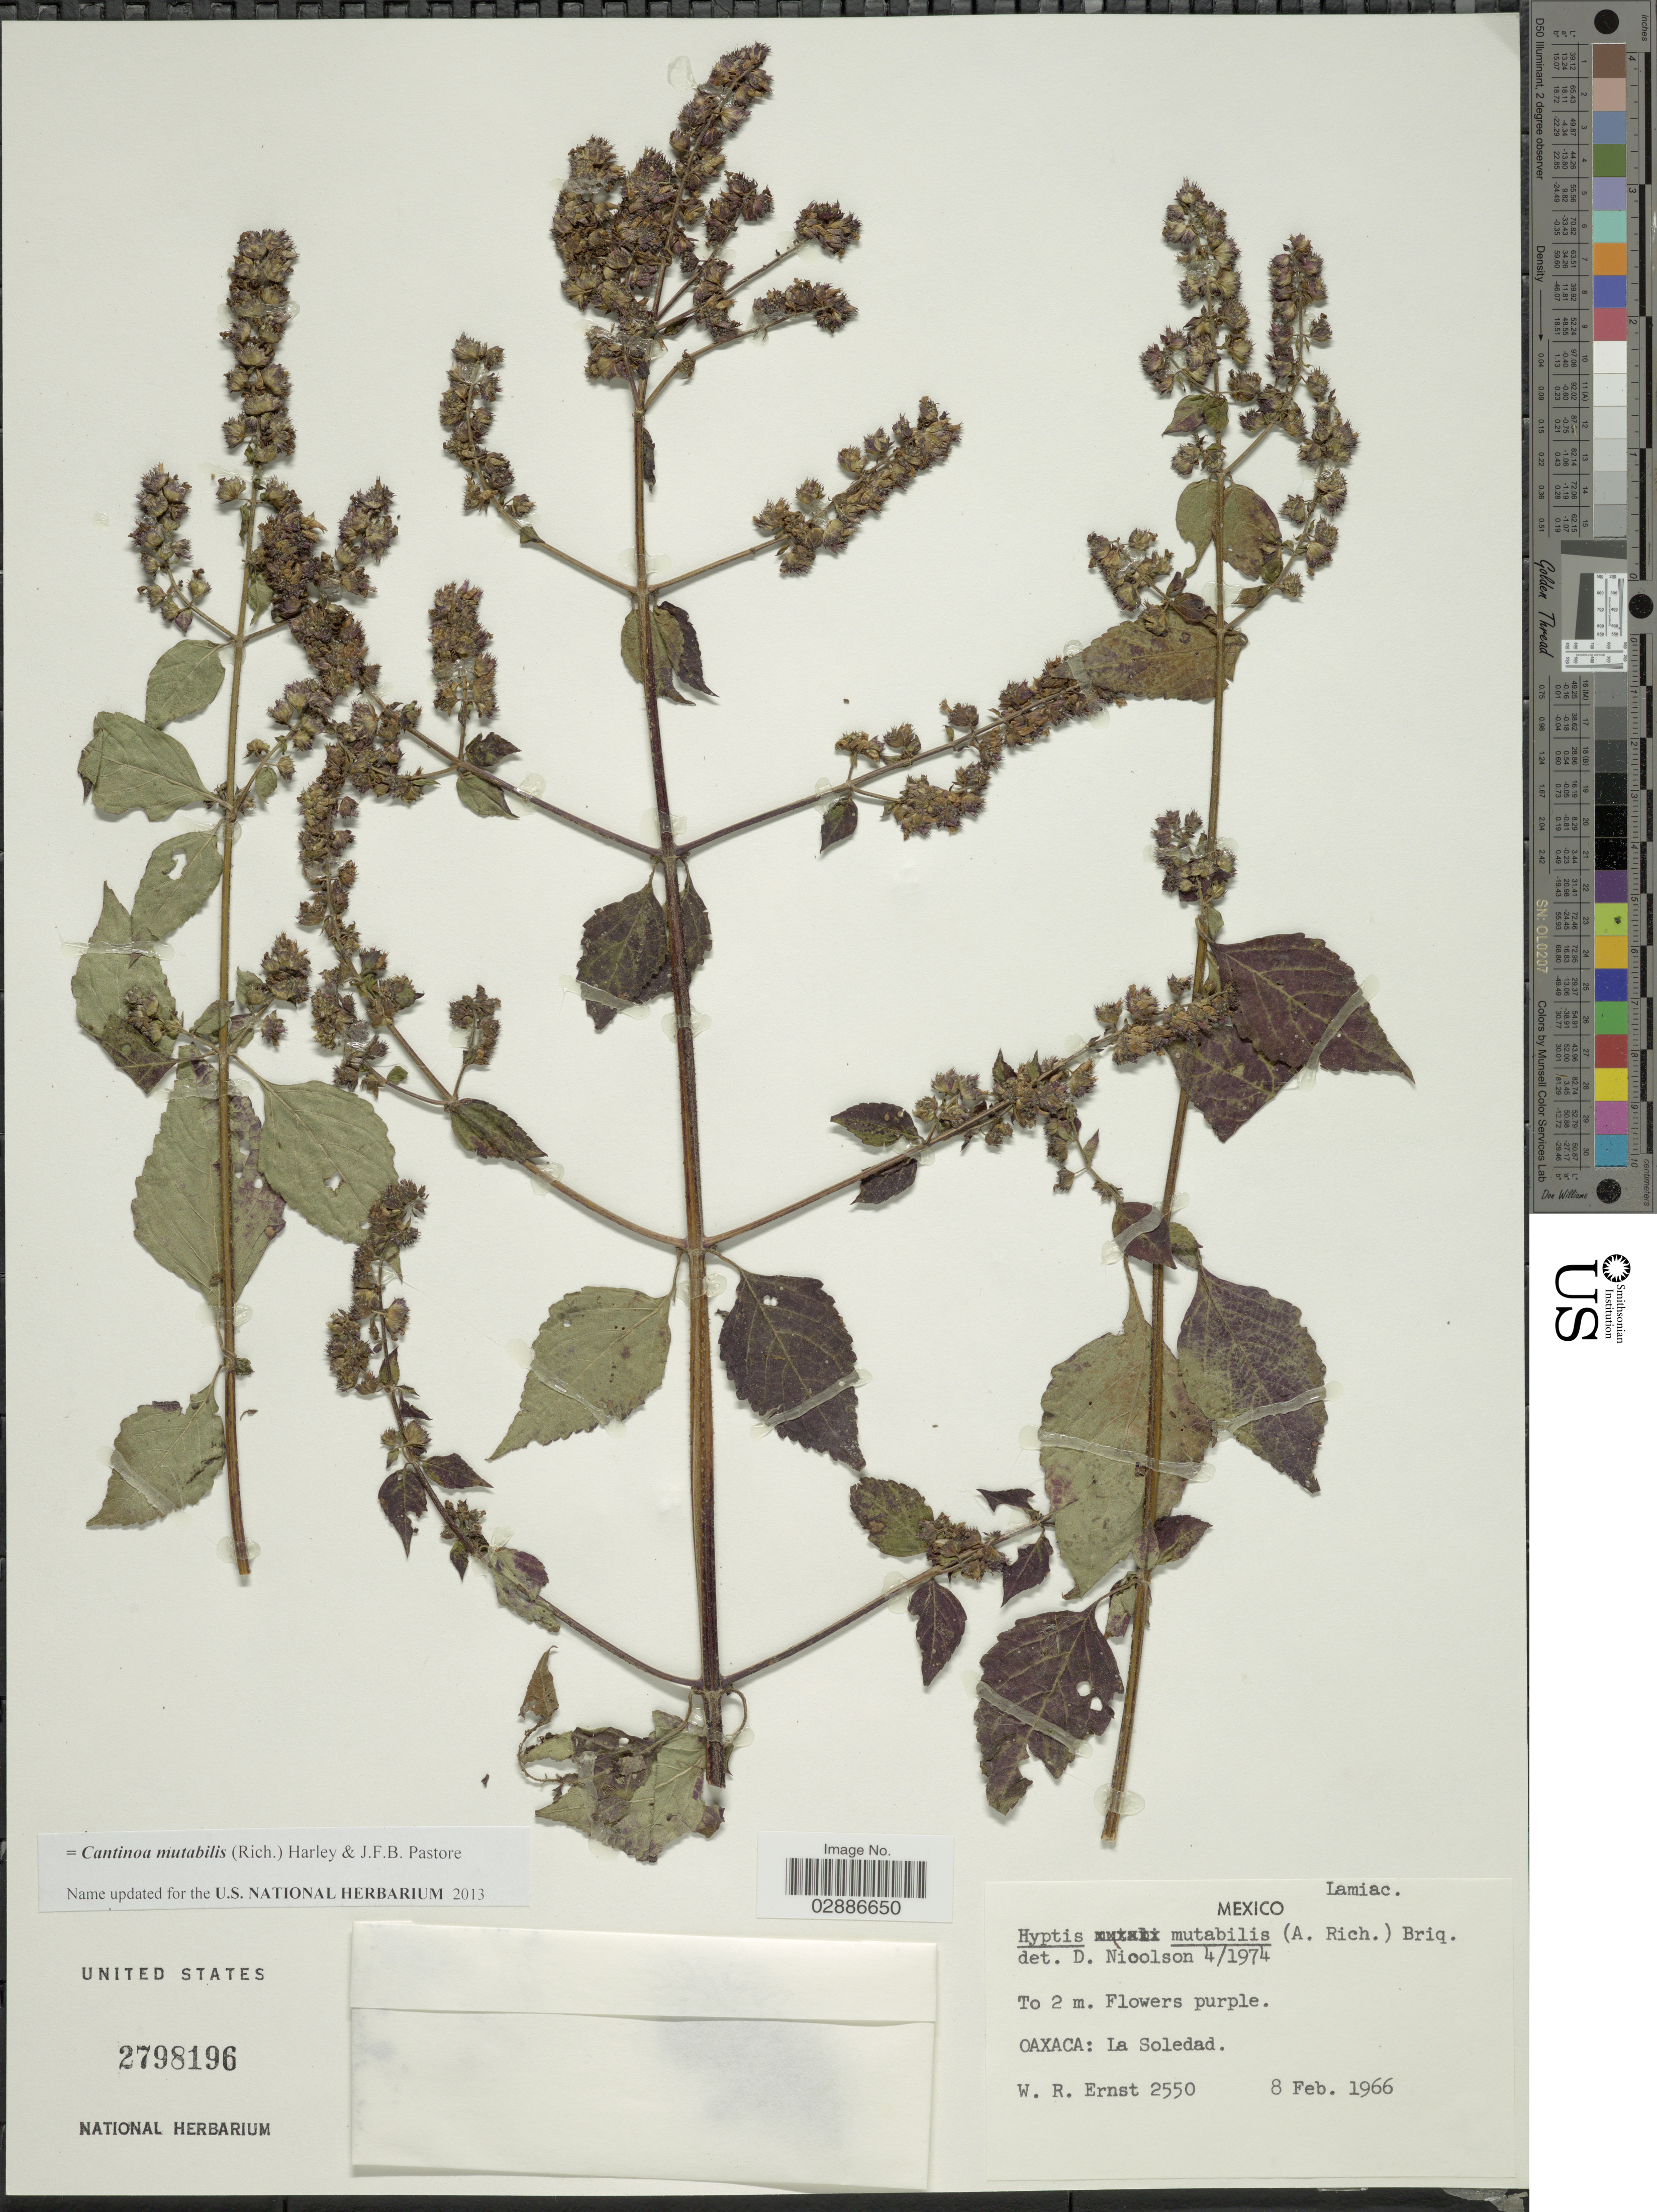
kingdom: Plantae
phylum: Tracheophyta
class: Magnoliopsida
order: Lamiales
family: Lamiaceae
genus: Cantinoa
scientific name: Cantinoa mutabilis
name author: (Epling) Harley & J.F.B. Pastore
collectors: W. R. Ernst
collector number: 2550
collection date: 1966-02-08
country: Mexico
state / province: Oaxaca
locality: La Soledad.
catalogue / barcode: US 2798196